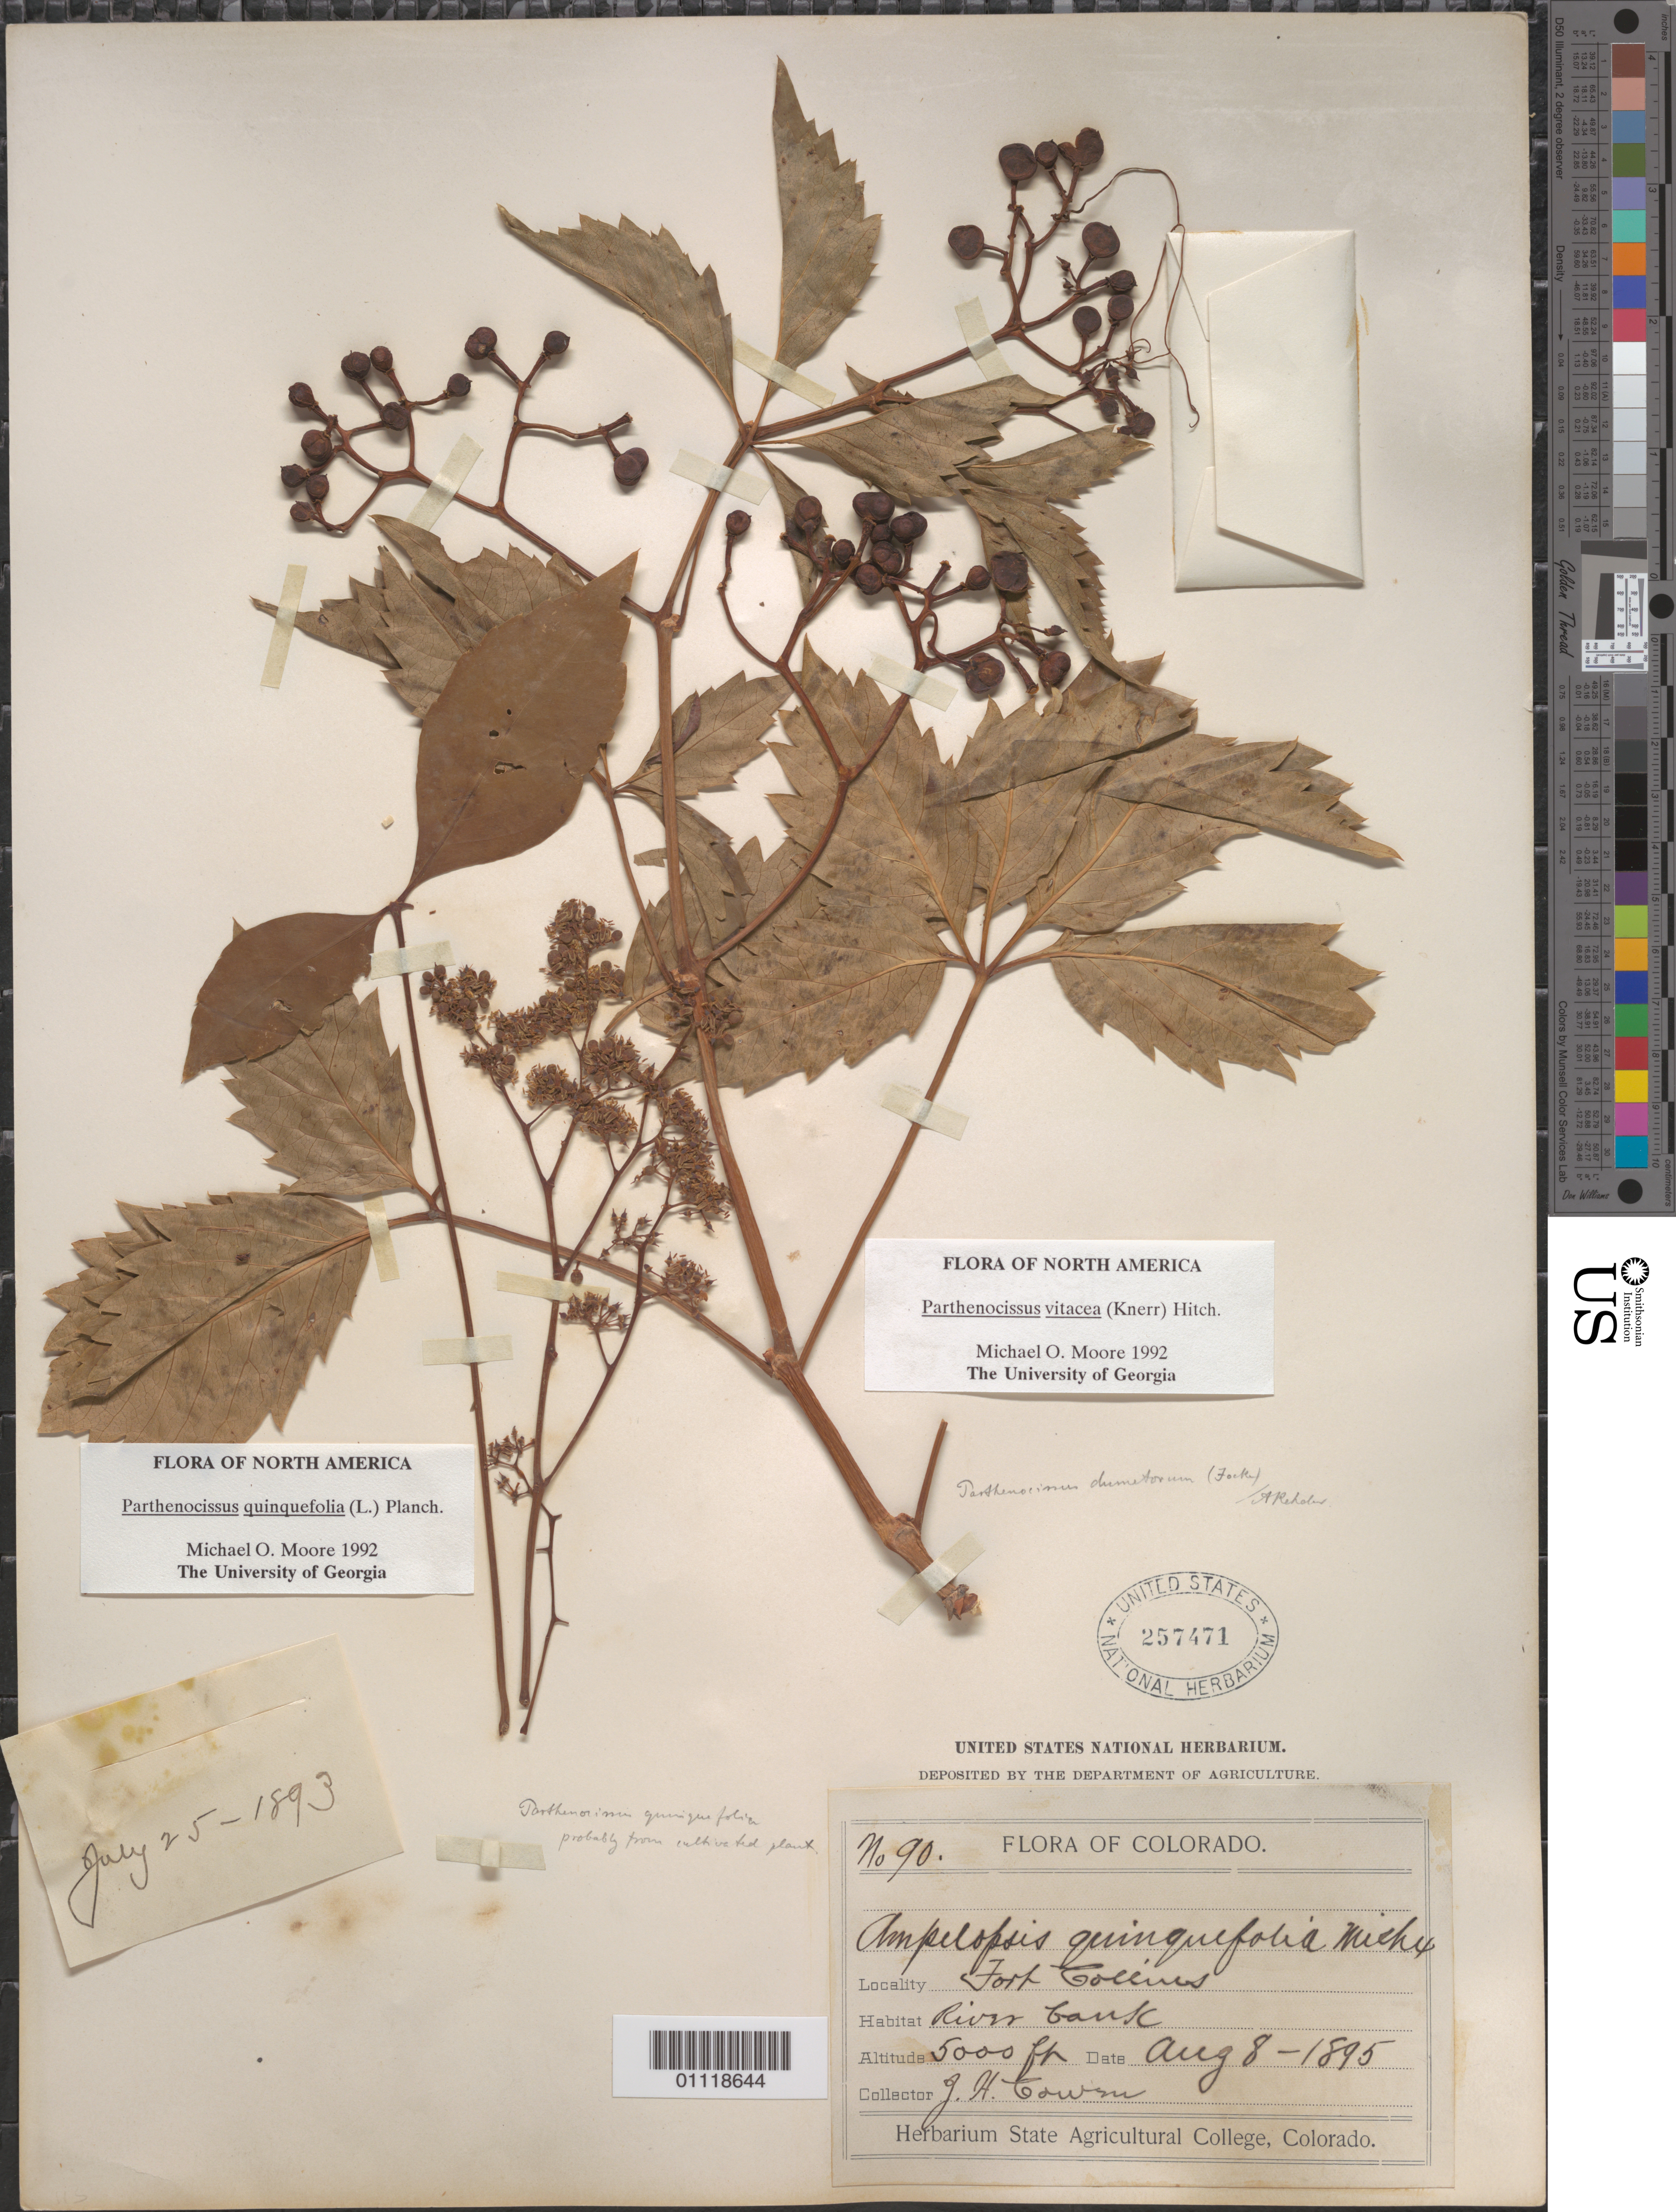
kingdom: Plantae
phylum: Tracheophyta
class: Magnoliopsida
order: Vitales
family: Vitaceae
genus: Parthenocissus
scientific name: Parthenocissus vitacea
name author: (Knerr) Hitchc.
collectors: J. H. Cowen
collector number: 90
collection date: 1895-08-08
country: United States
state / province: Colorado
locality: Fort Collins.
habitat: River bank.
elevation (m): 1524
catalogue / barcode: US 257471